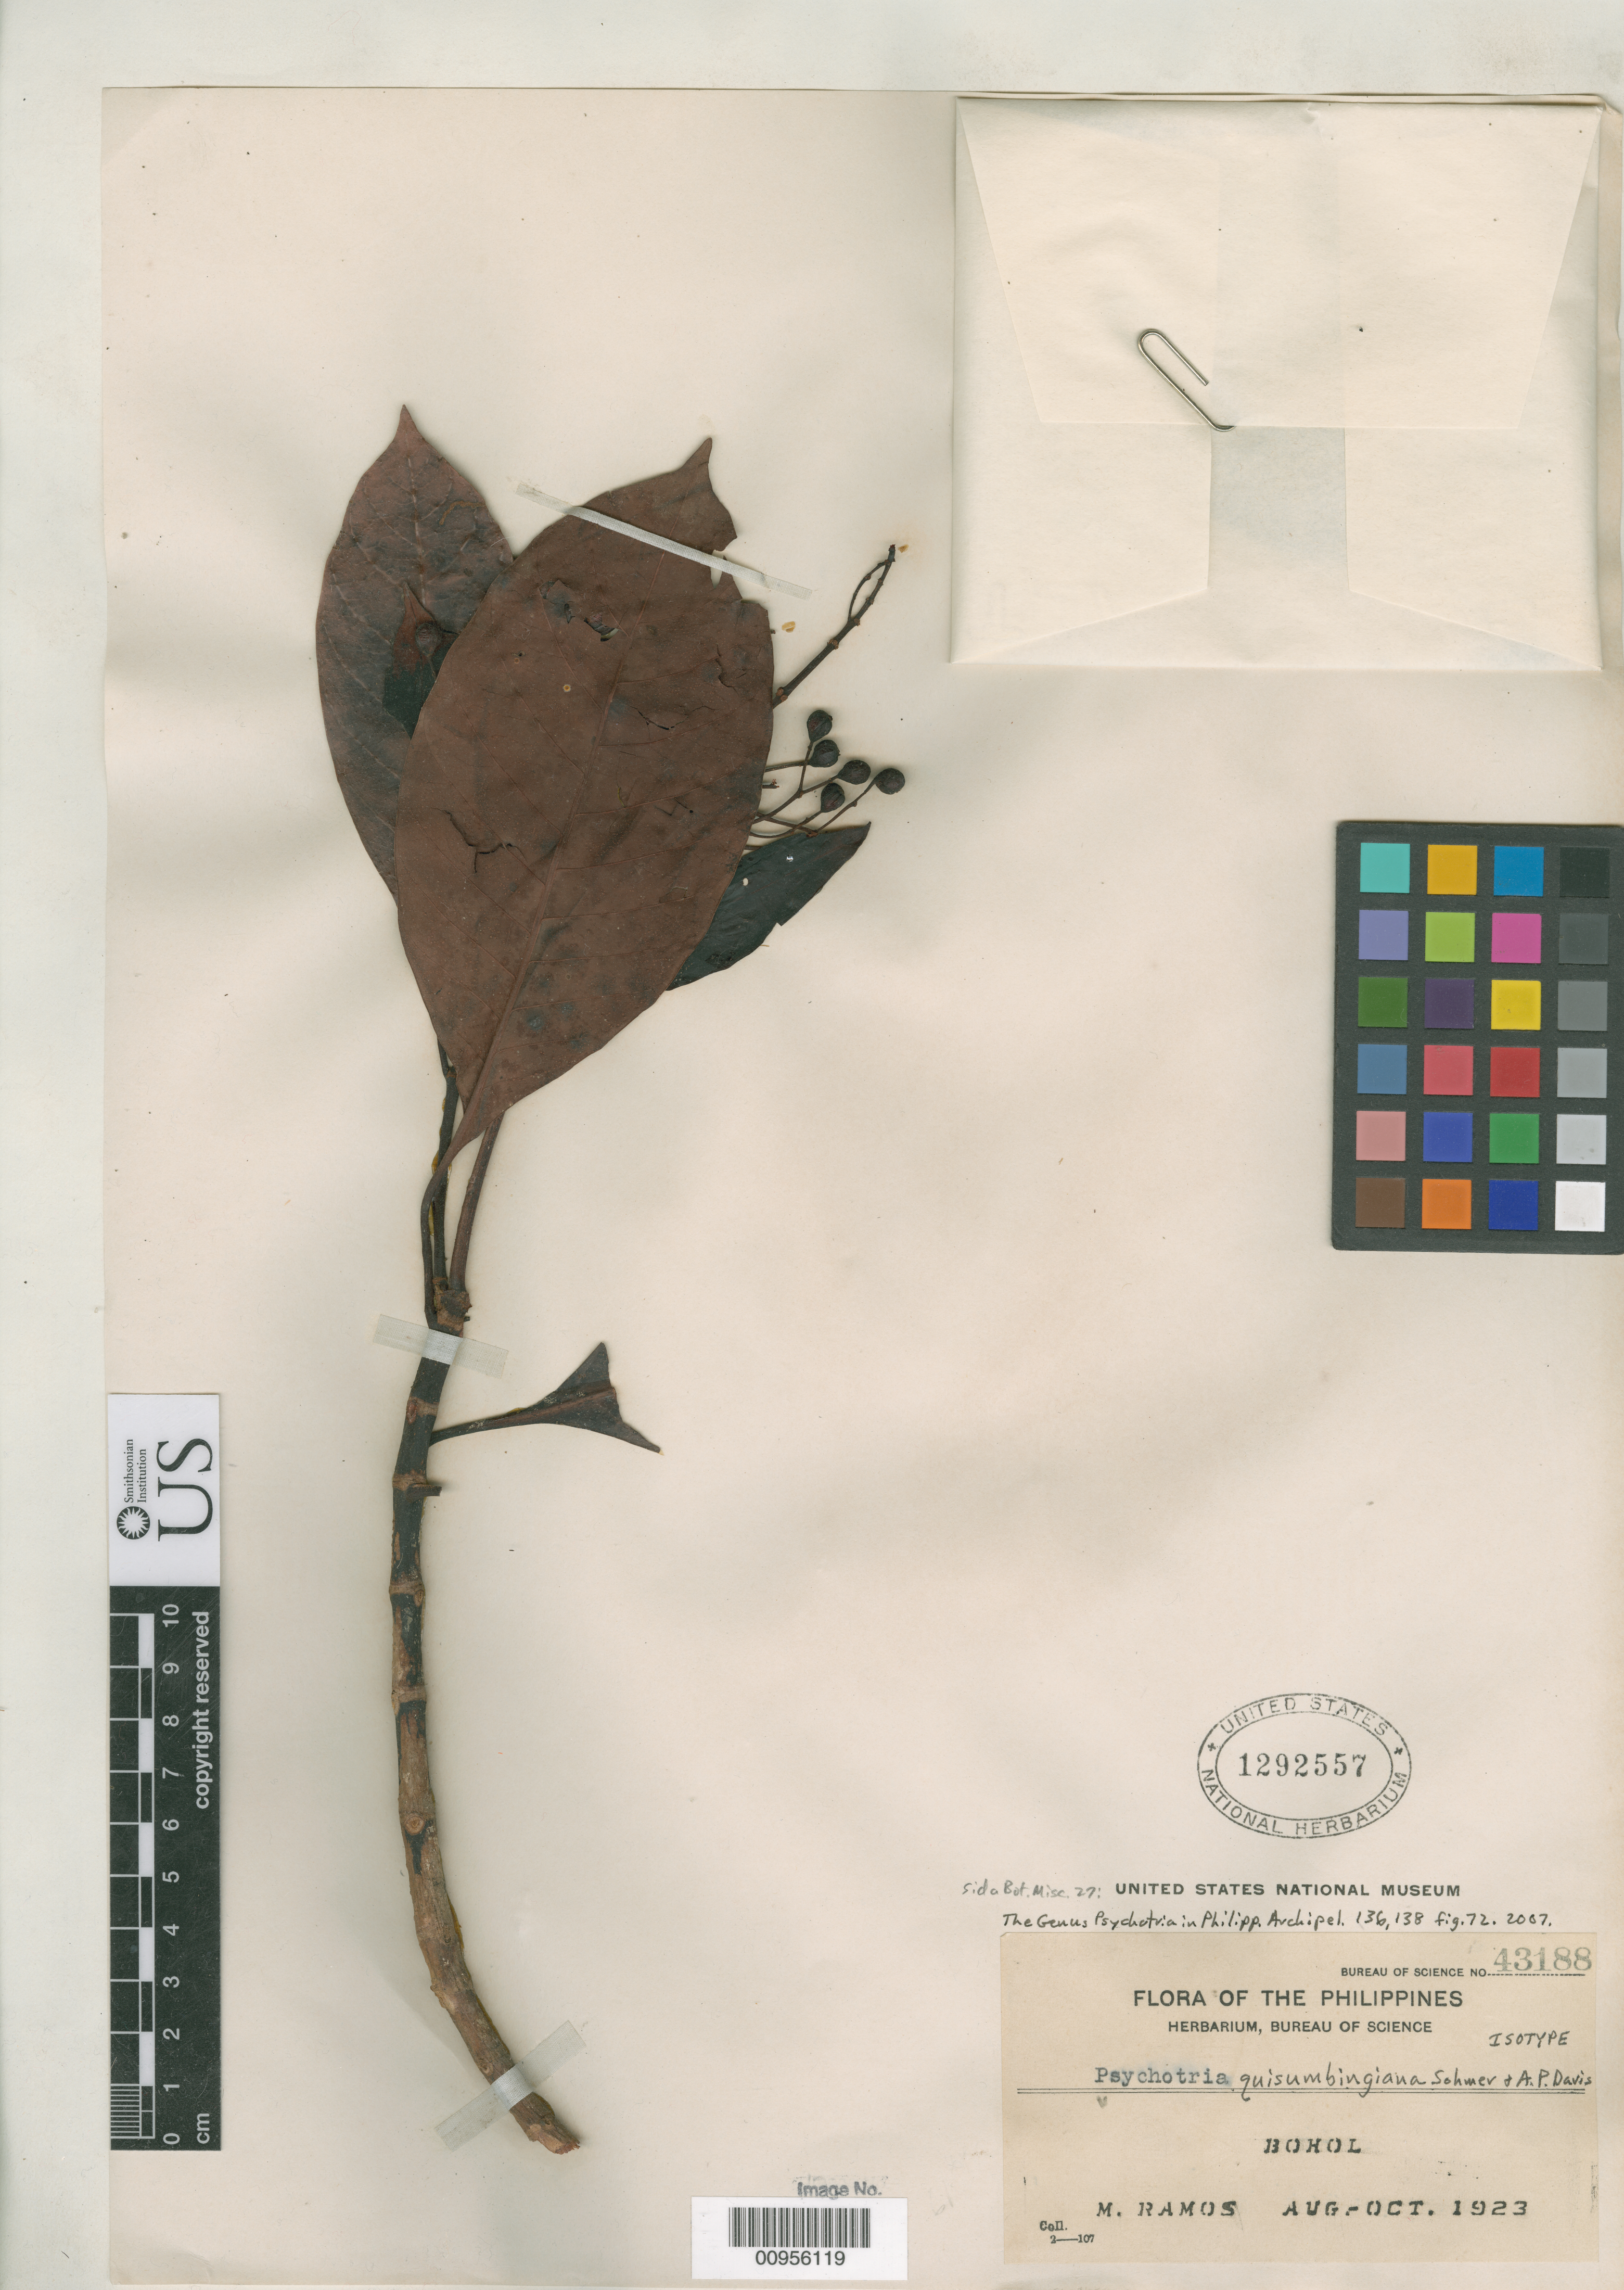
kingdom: Plantae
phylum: Tracheophyta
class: Magnoliopsida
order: Gentianales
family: Rubiaceae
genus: Psychotria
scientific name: Psychotria quisumbingiana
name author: Sohmer & A.P. Davis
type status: Isotype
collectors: M. Ramos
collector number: Bur. Sci. 43188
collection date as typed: Aug 1923 to -- Oct 1923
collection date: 1923-08/1923-10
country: Philippines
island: Bohol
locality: Bohol.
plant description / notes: Protologue cites collection date as 15 Sep. 1923.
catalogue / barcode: US 1292557